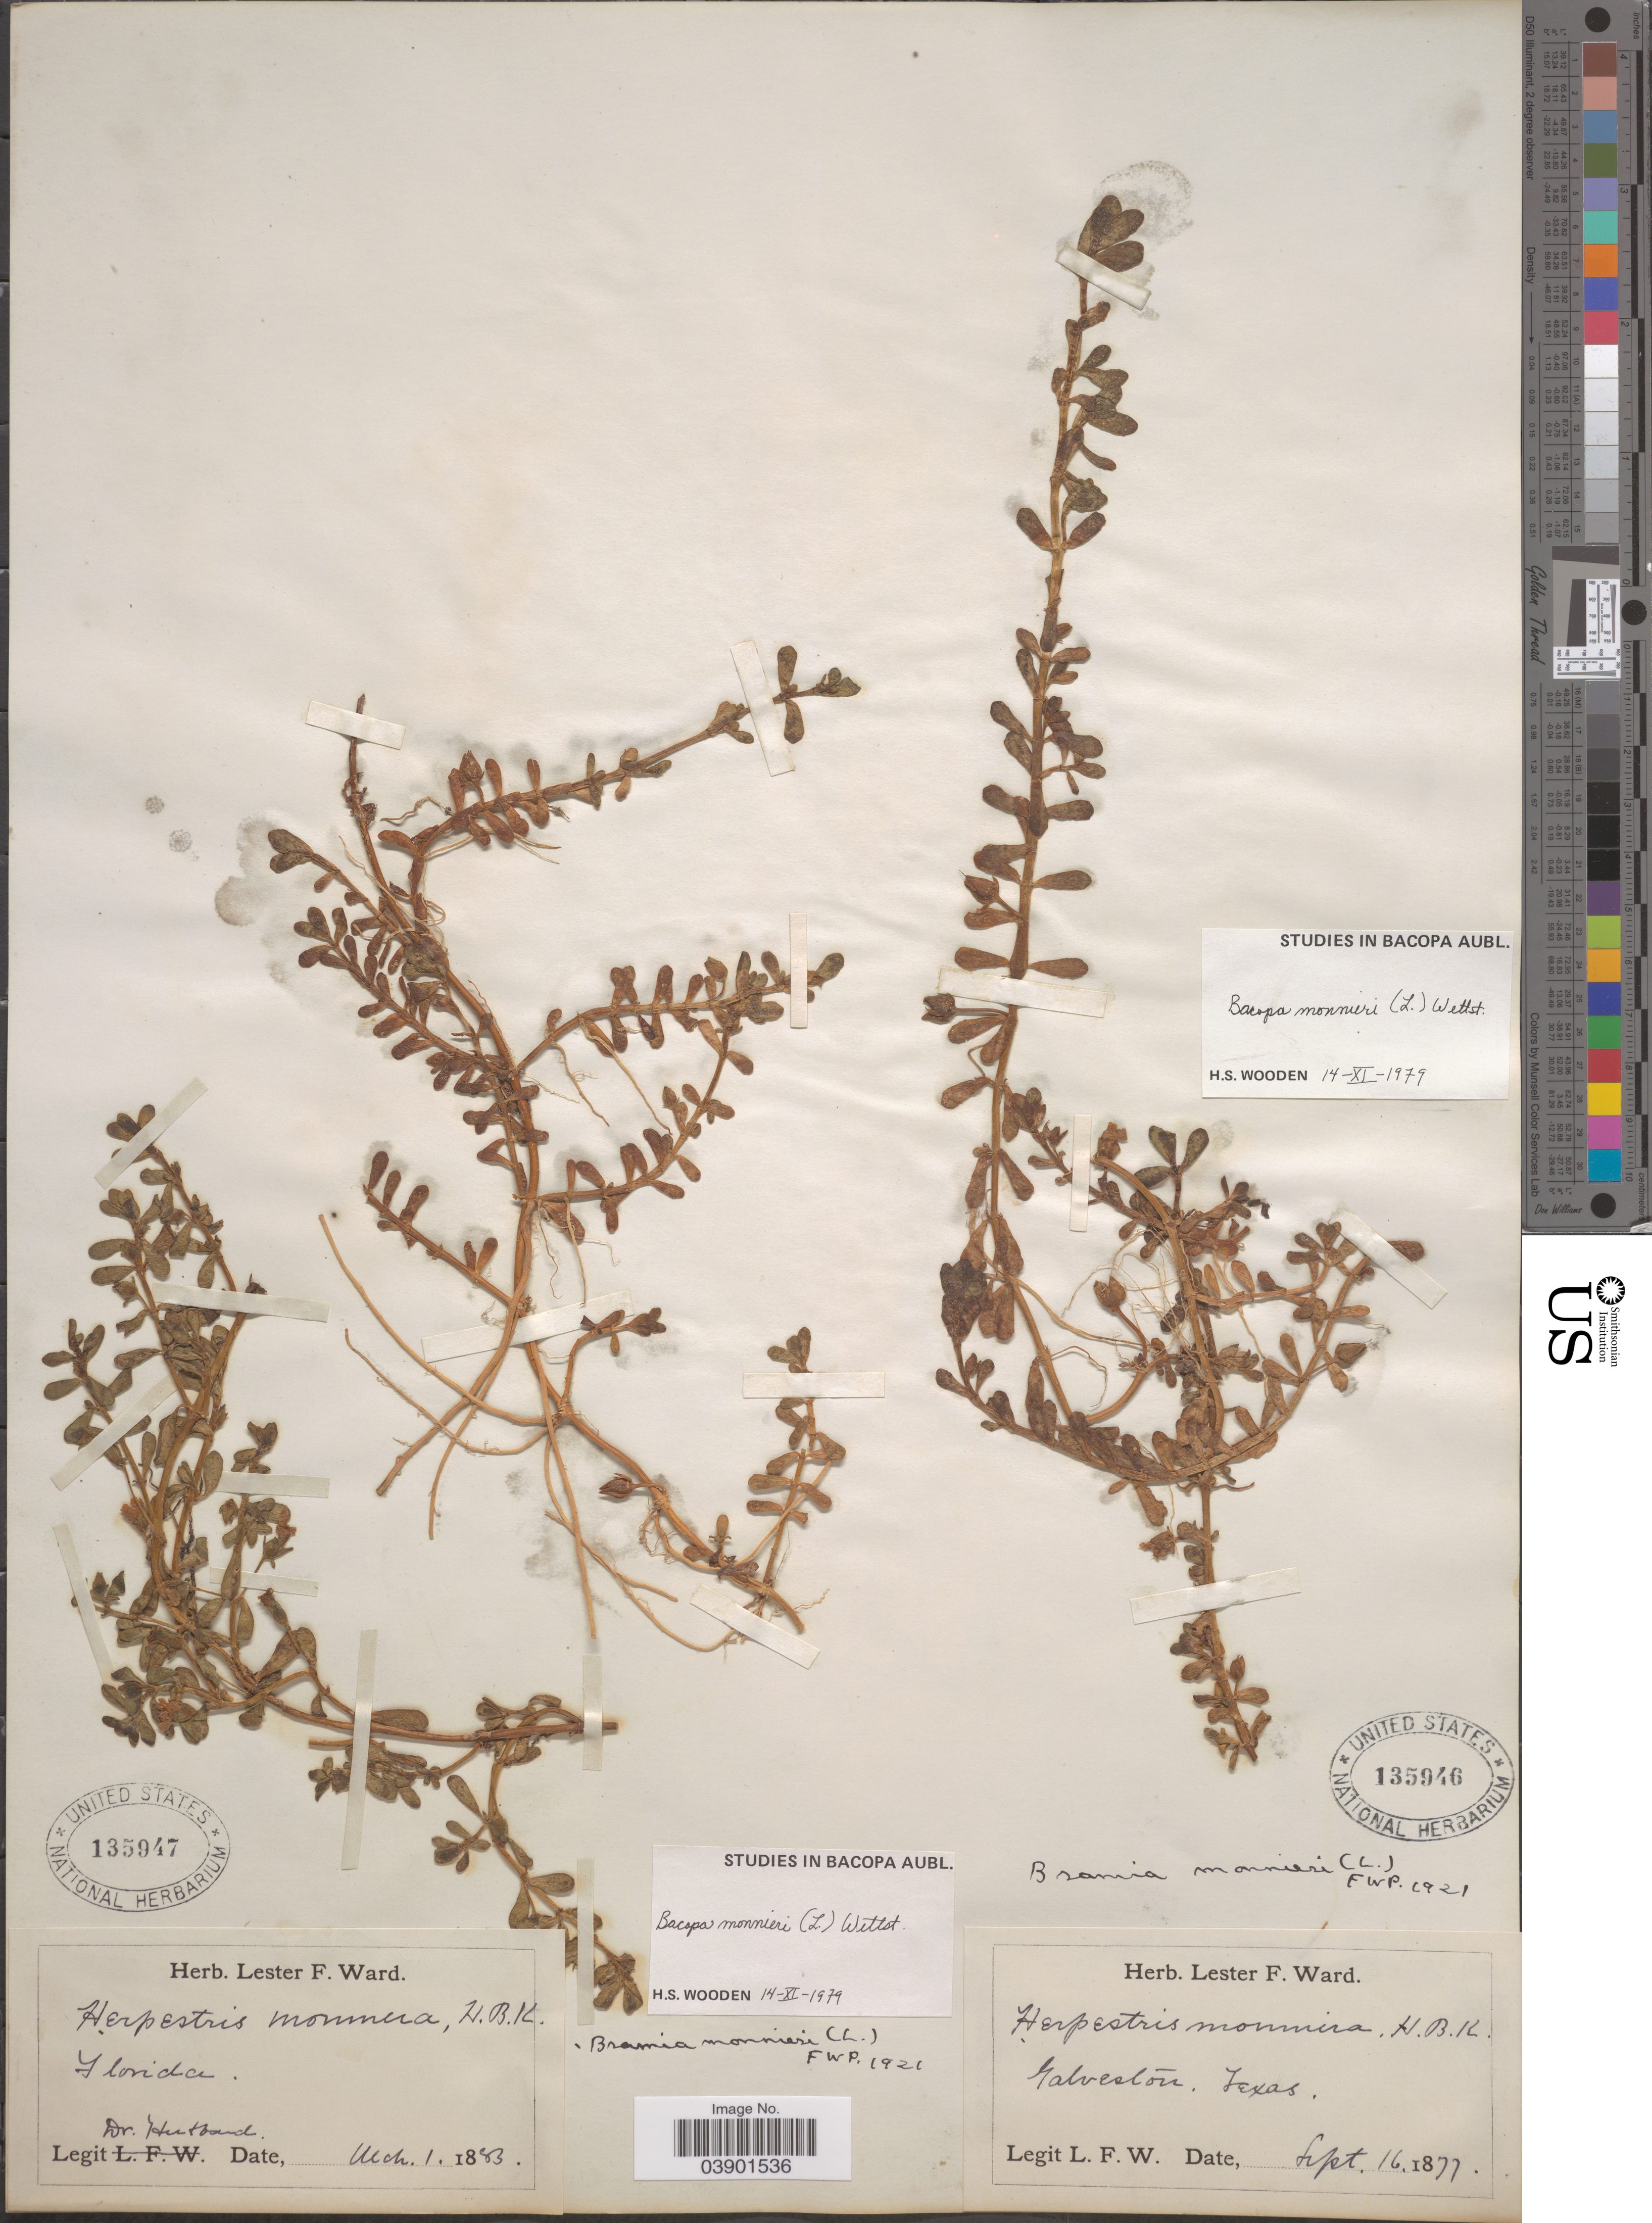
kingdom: Plantae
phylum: Tracheophyta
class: Magnoliopsida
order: Lamiales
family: Plantaginaceae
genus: Bacopa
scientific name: Bacopa monnieri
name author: (L.) Pennell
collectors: L. F. Ward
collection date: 1877-09-16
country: United States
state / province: Texas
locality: Galveston.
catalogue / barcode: US 135946-2